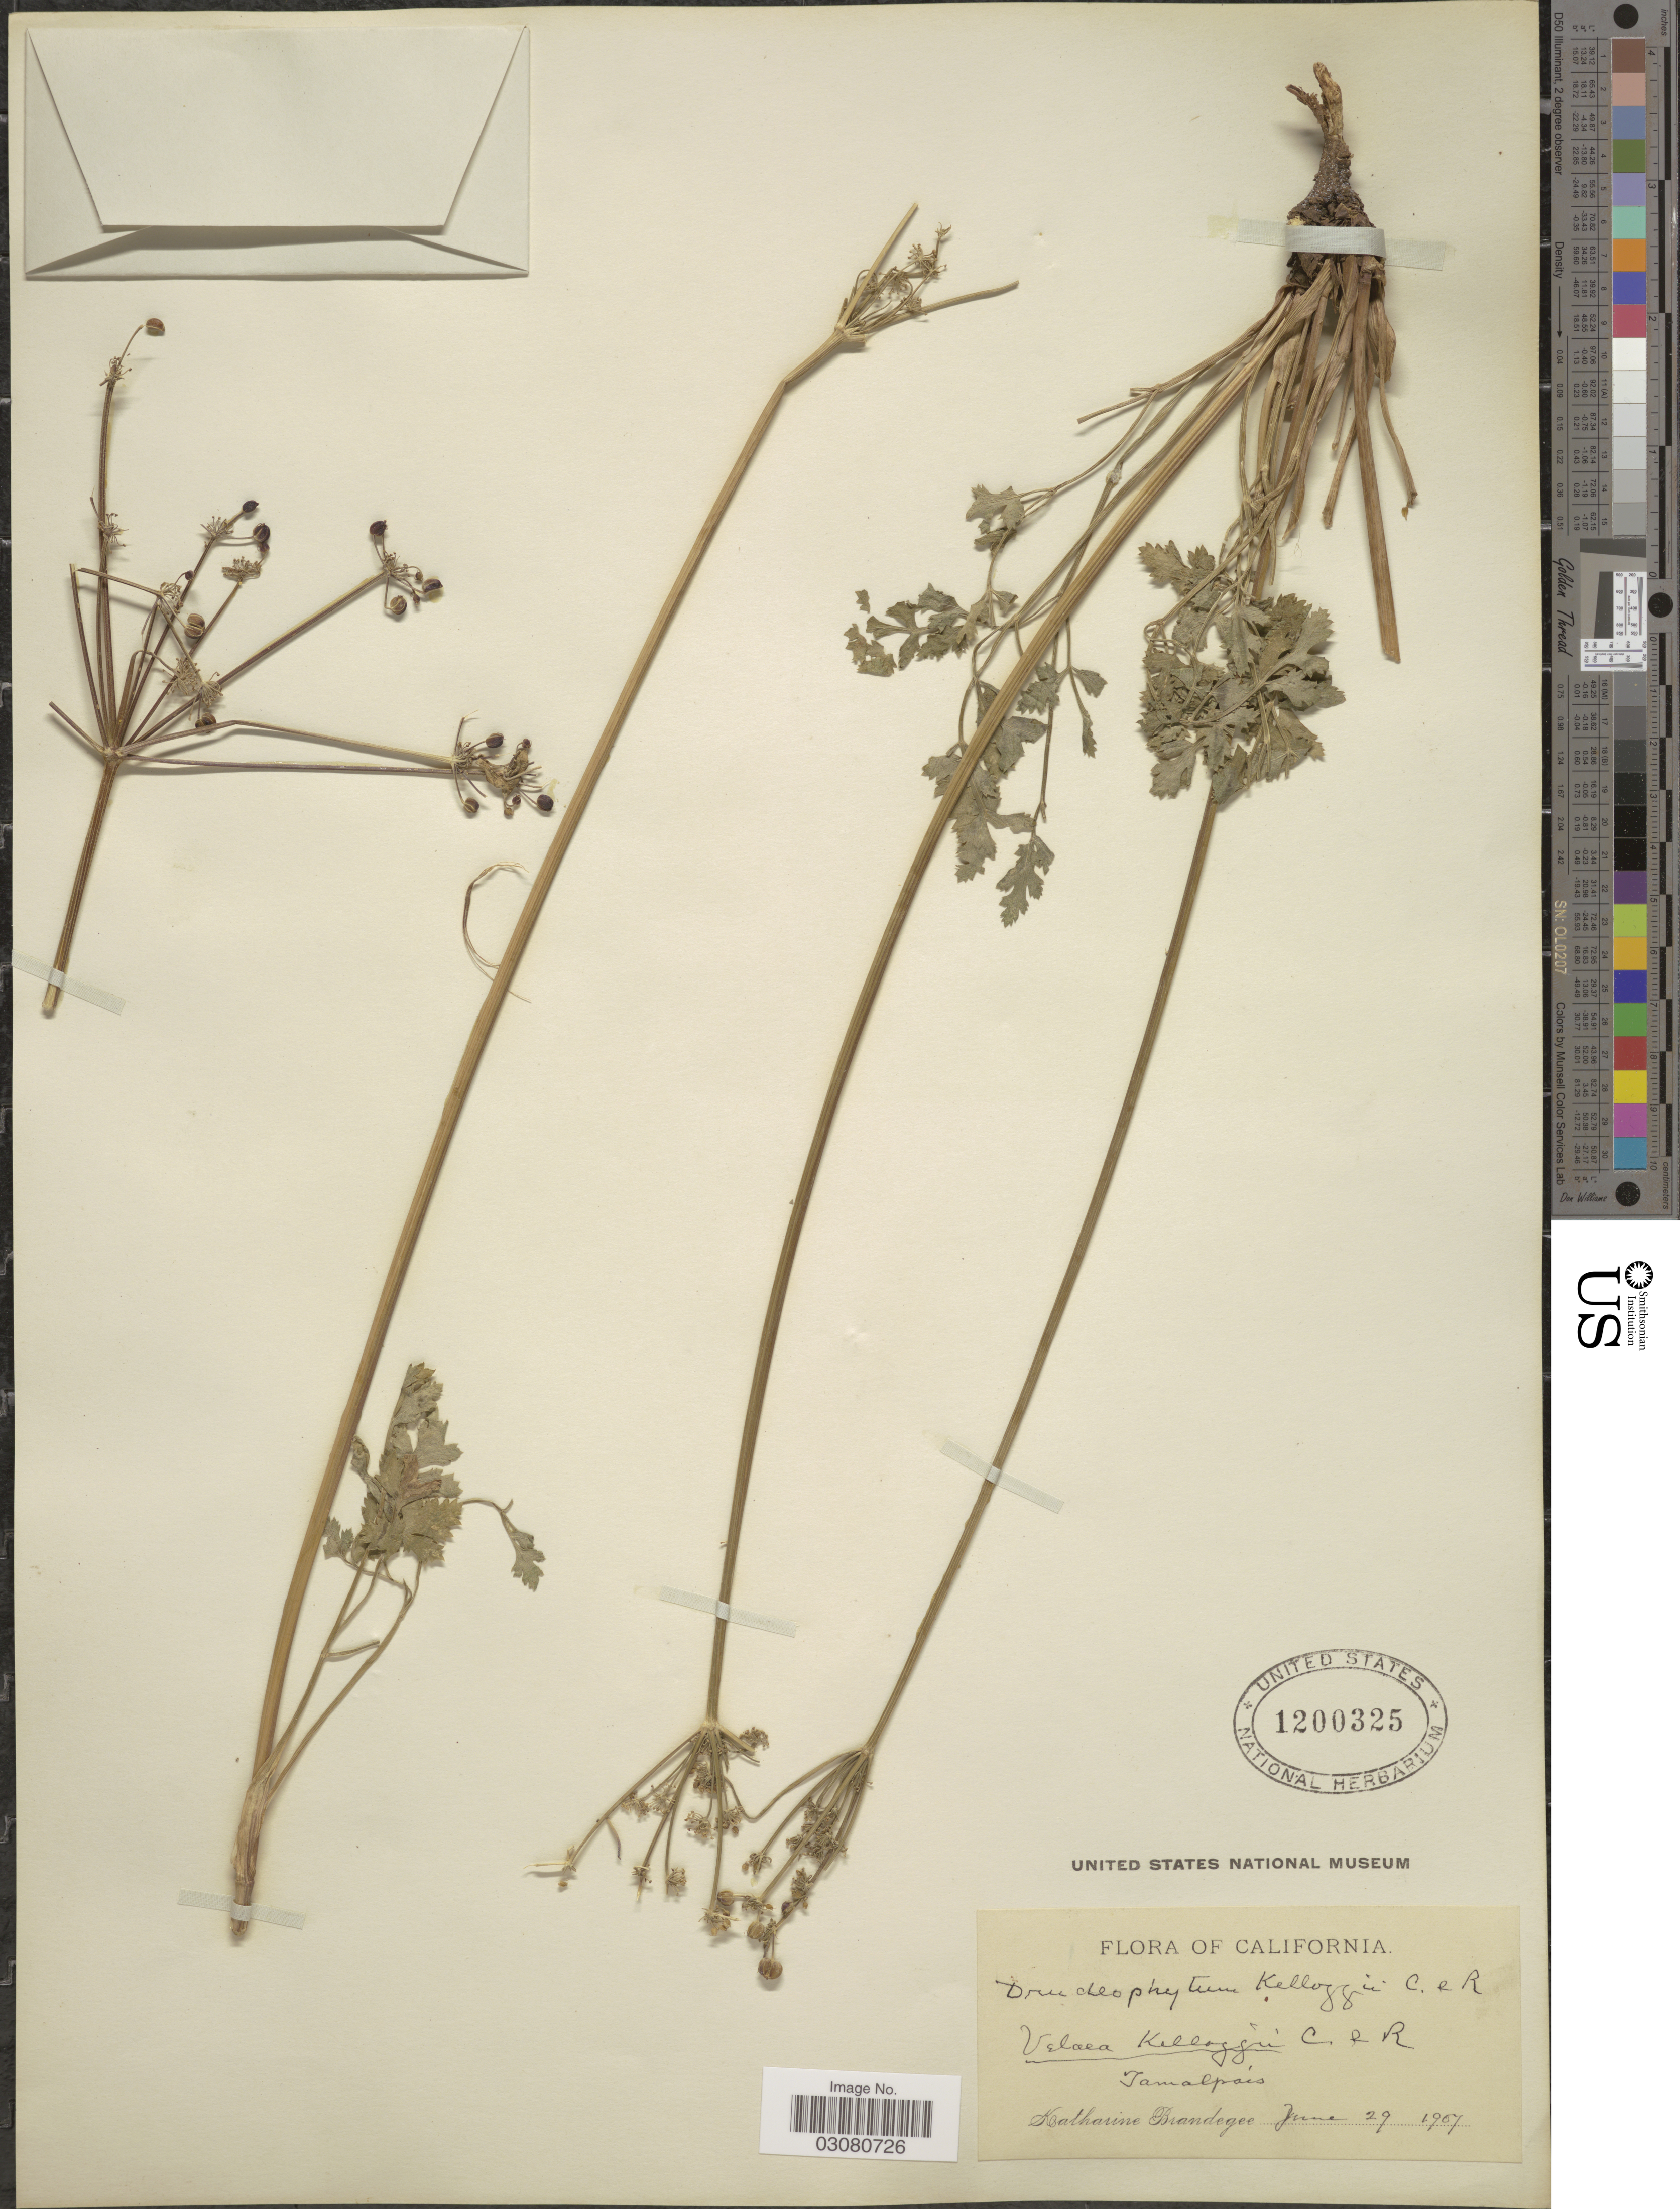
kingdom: Plantae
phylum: Tracheophyta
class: Magnoliopsida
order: Apiales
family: Apiaceae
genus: Drudeophytum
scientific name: Drudeophytum kelloggii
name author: (A. Gray) J.M. Coult. & Rose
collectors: M. K. Brandegee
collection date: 1907-06-29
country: United States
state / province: California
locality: Tamalpais.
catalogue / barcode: US 1200325